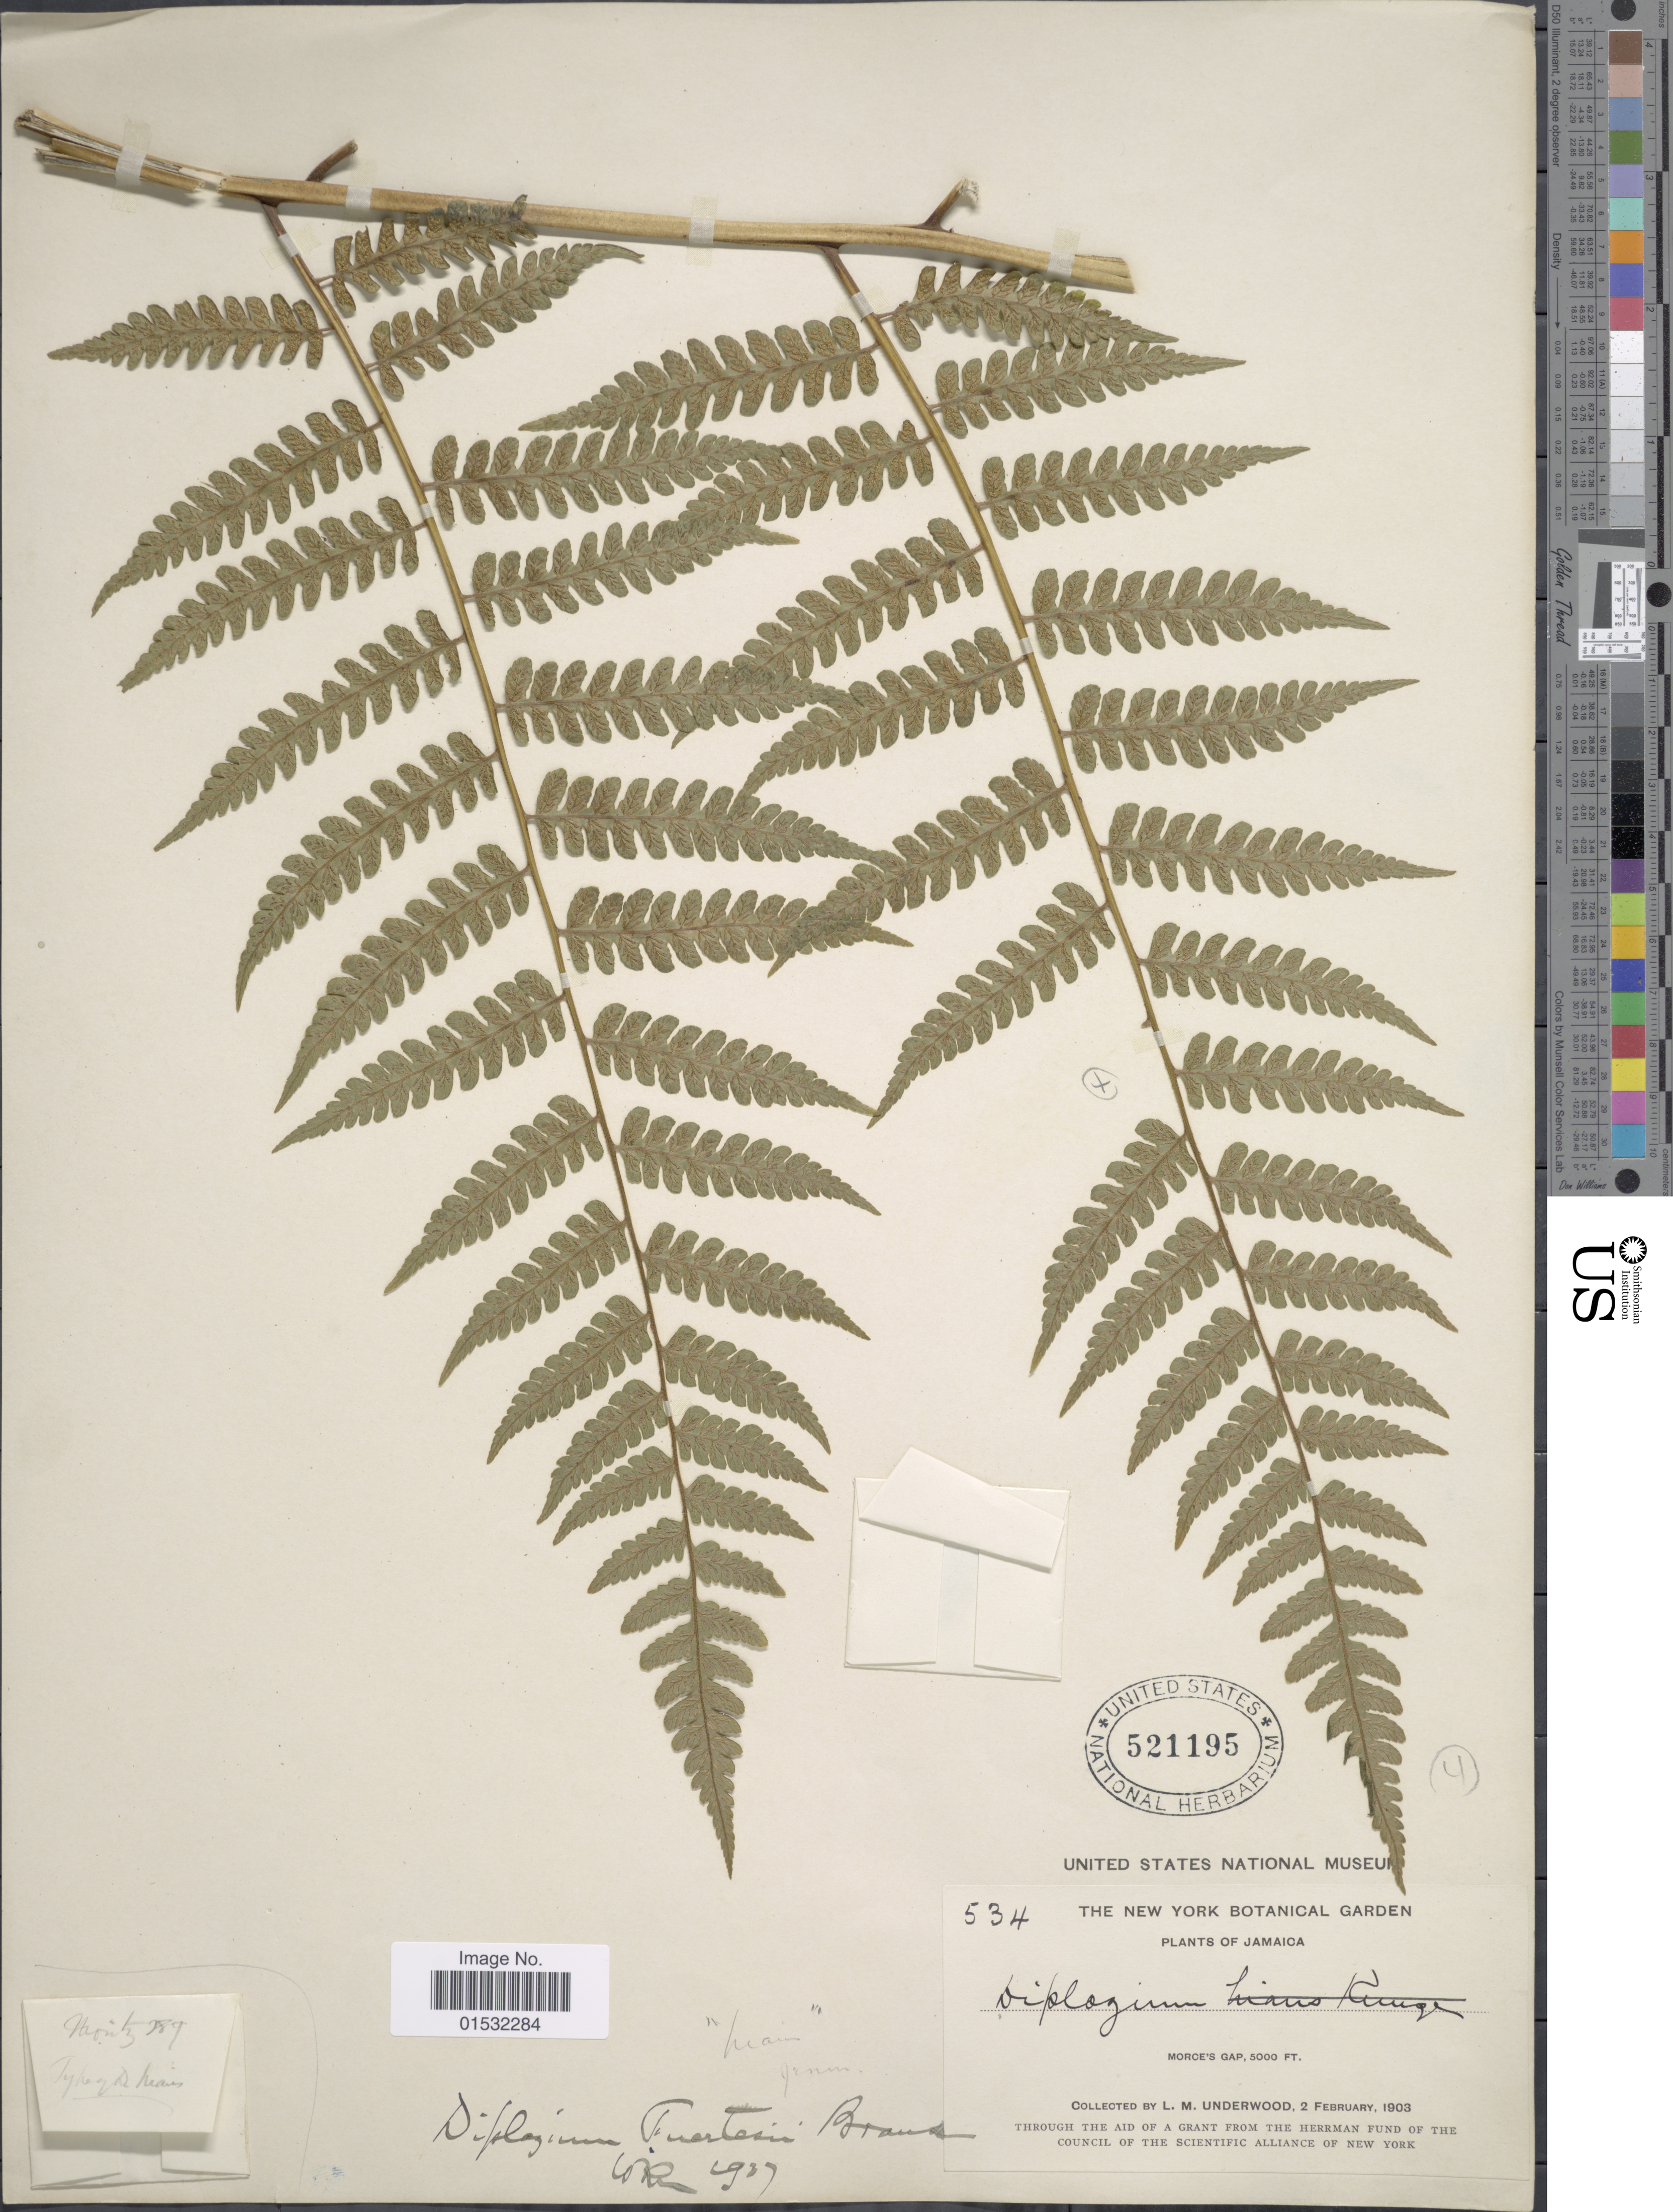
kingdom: Plantae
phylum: Tracheophyta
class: Polypodiopsida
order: Polypodiales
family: Athyriaceae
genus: Diplazium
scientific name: Diplazium fuertesii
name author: Brause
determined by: Sánchez, C.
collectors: L. M. Underwood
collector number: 534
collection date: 1903-02-02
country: Jamaica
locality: Morce's Gap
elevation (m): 1524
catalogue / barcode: US 521195